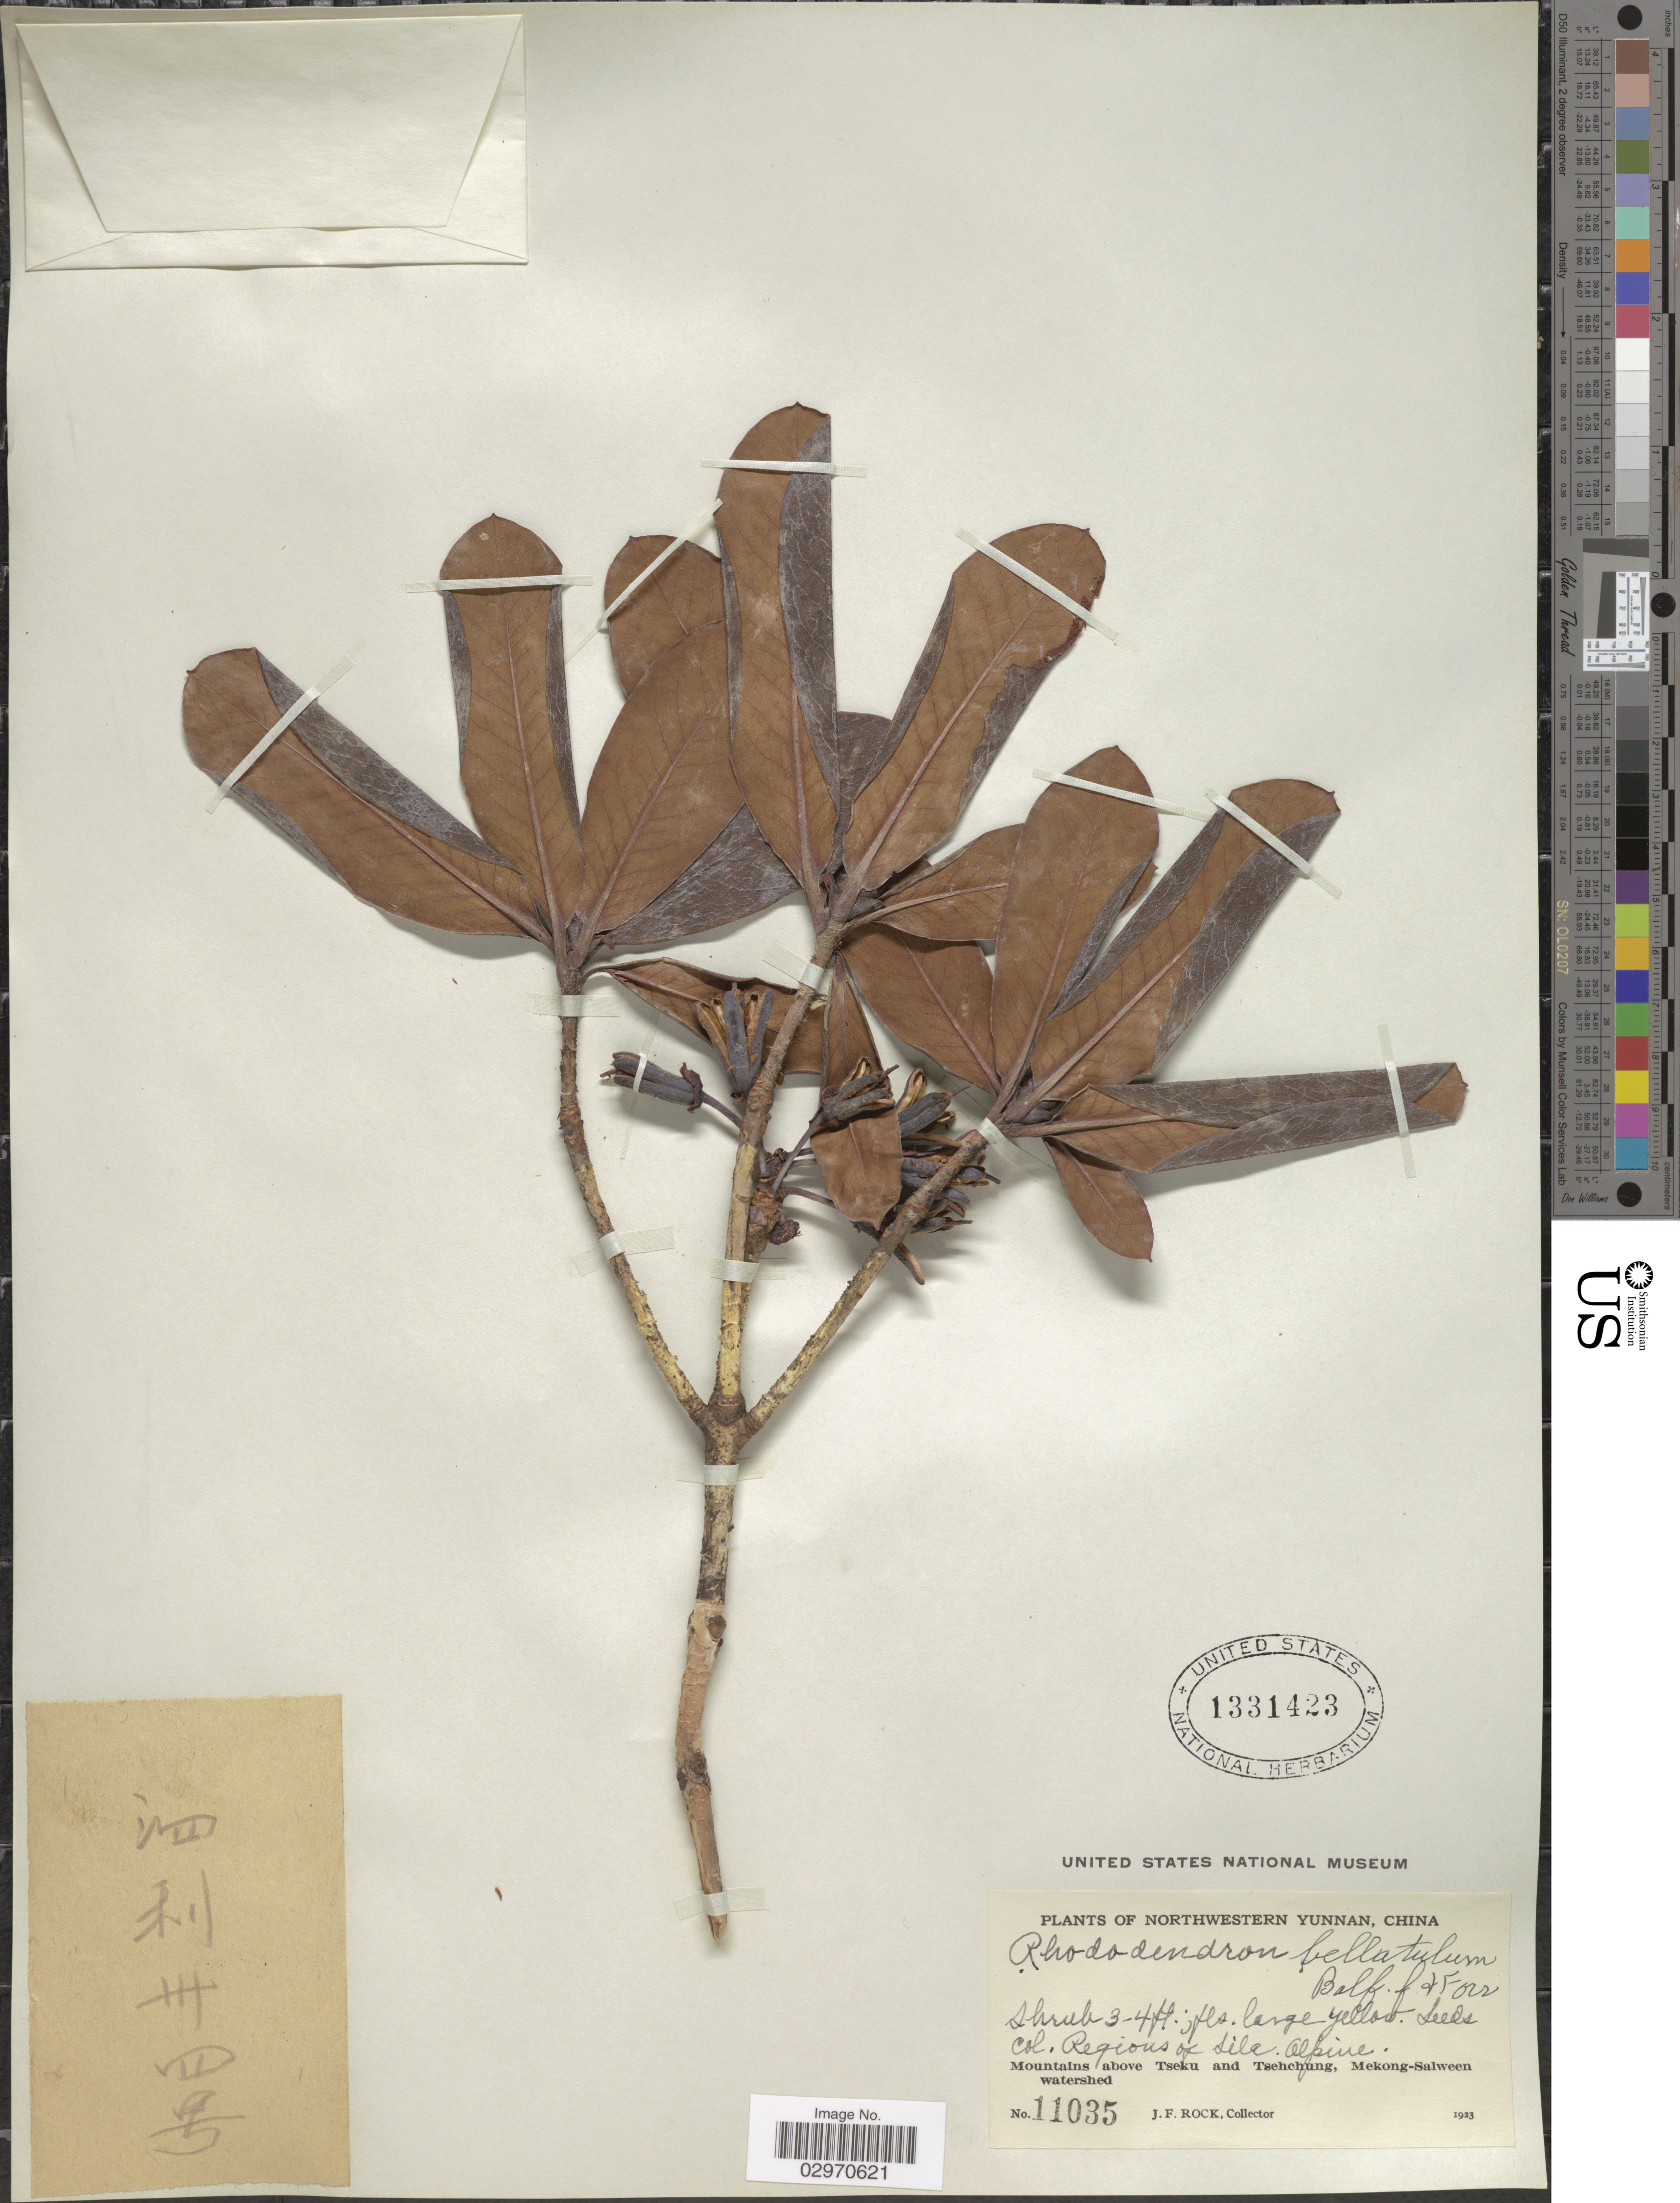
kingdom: Plantae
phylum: Tracheophyta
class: Magnoliopsida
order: Ericales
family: Ericaceae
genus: Rhododendron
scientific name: Rhododendron eclecteum var. bellatulum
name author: Tagg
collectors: J. Rock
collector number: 11035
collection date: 1923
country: China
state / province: Yunnan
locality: Northwestern Yunnan. Regions of Sila. Alpine. Mountains above Tseku and Tsehchung, Mekong-Salween watershed.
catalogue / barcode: US 1331423